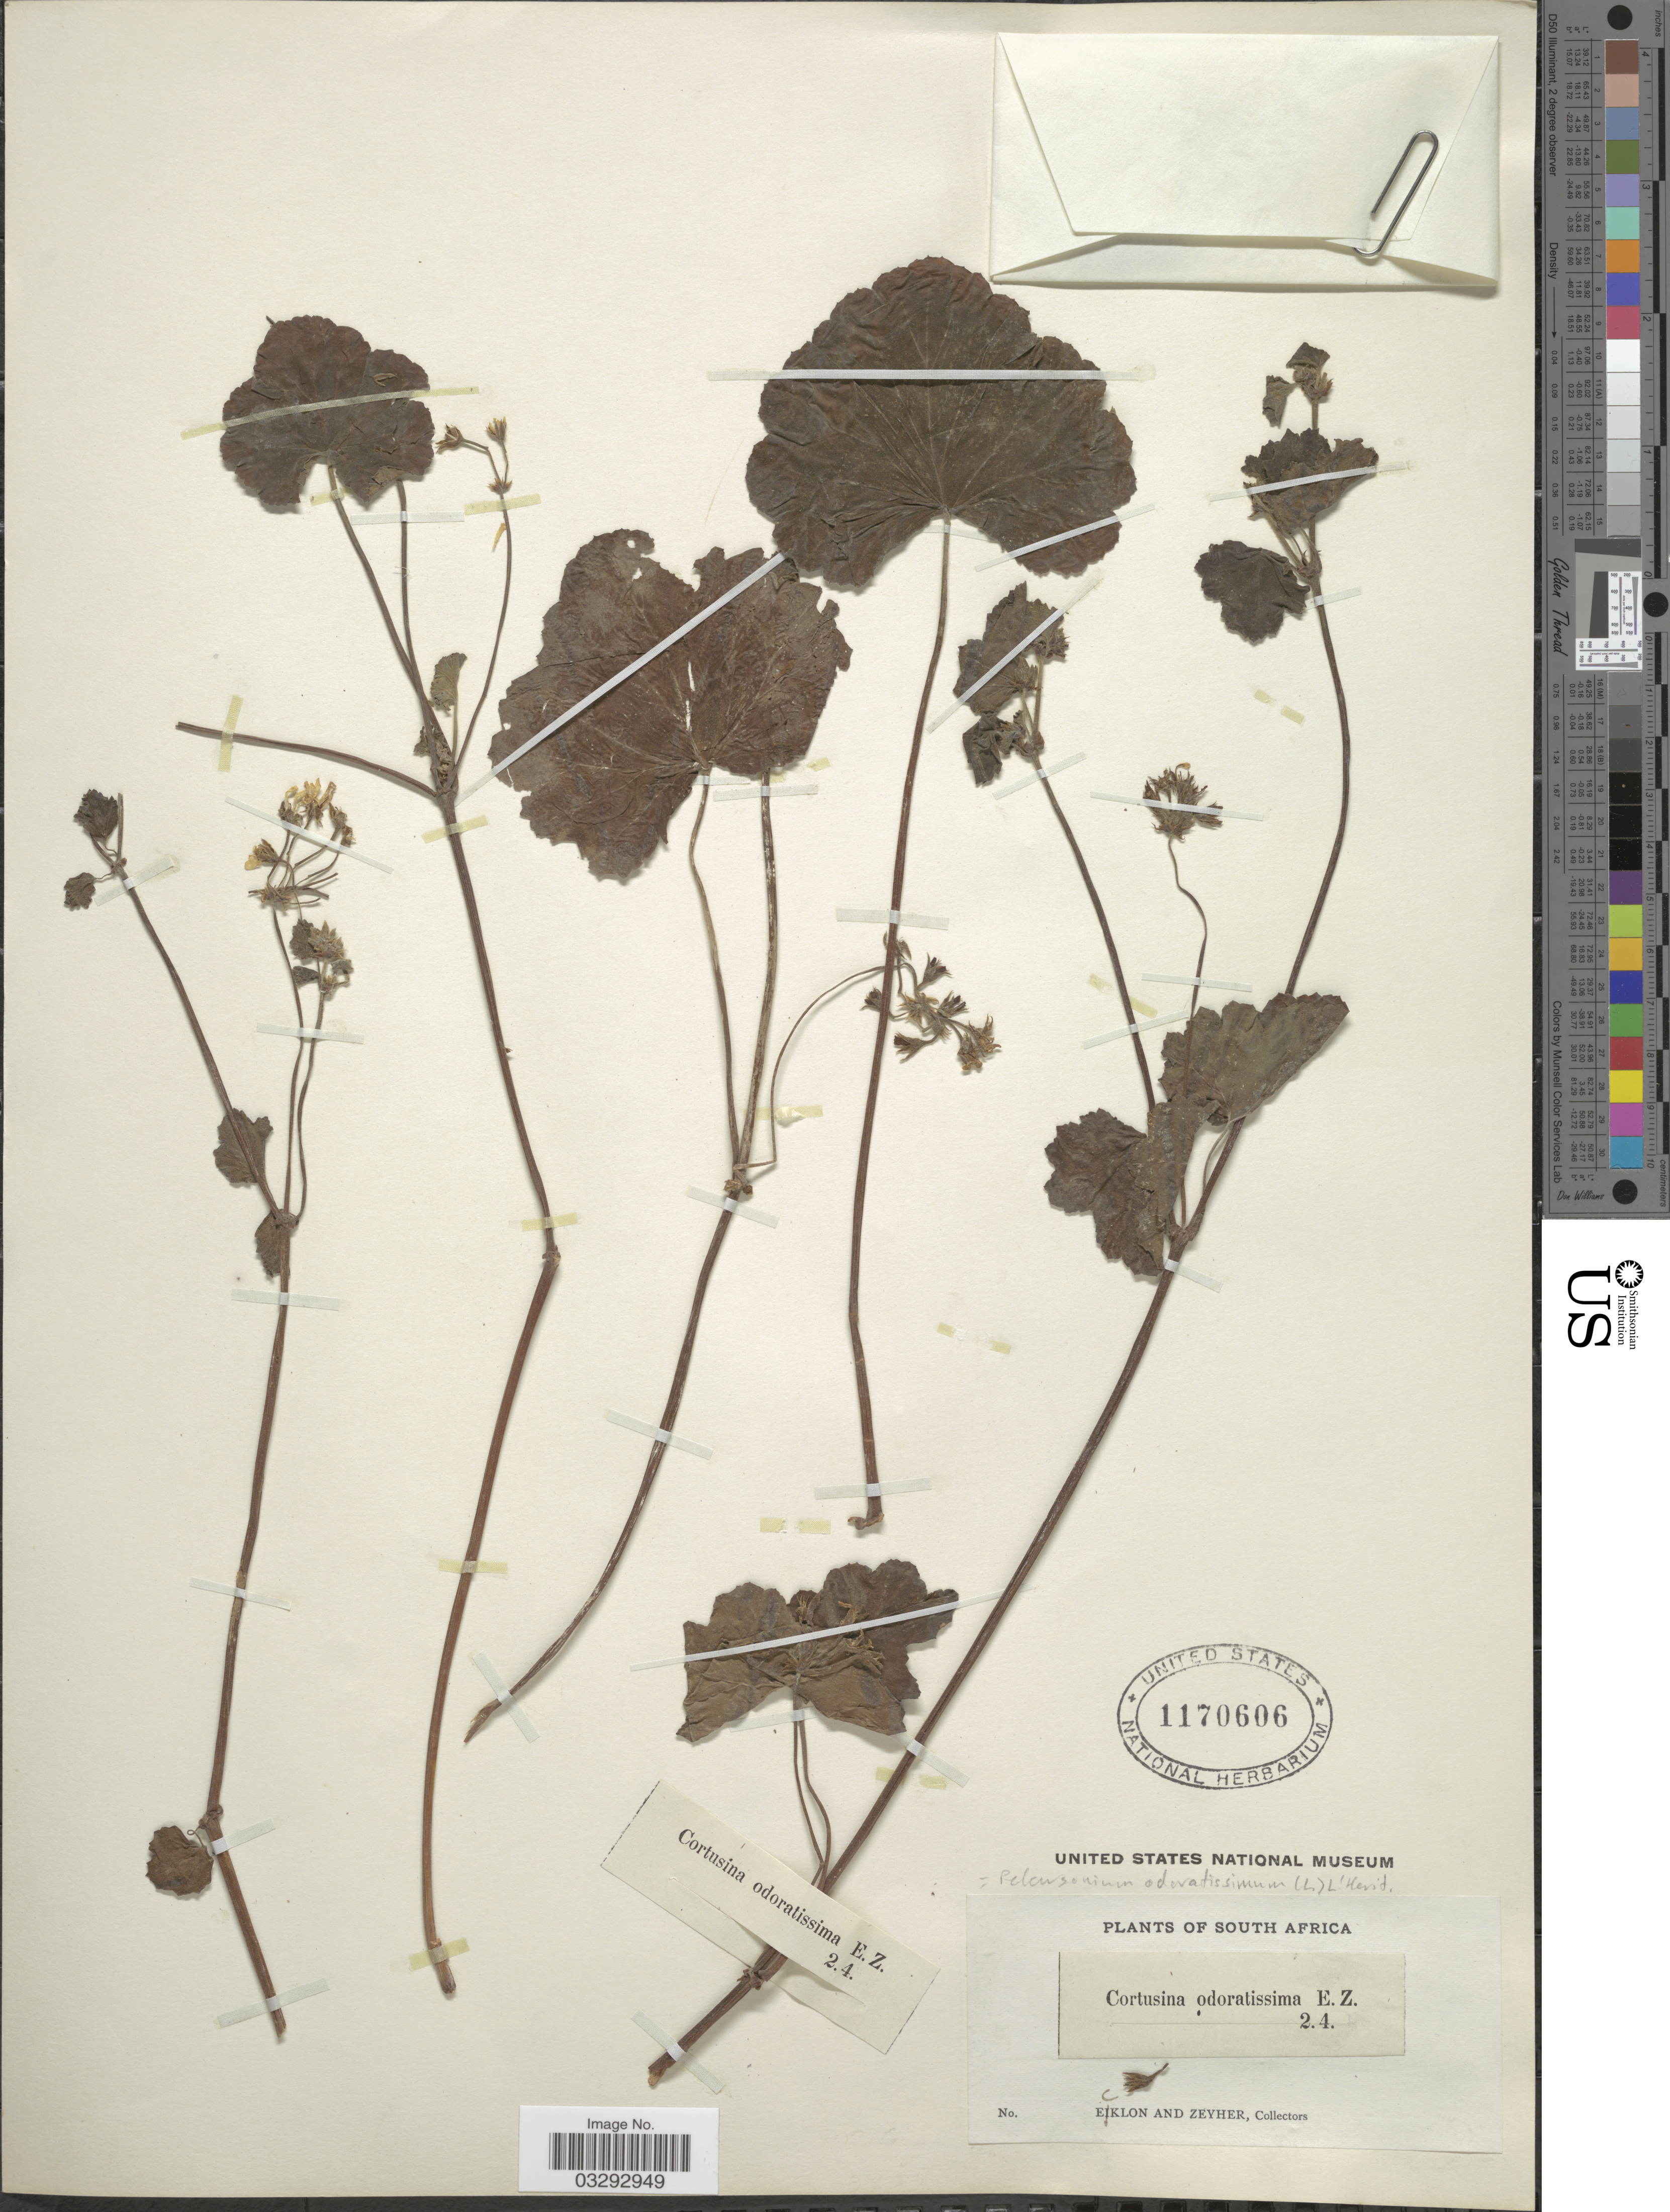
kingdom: Plantae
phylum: Tracheophyta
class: Magnoliopsida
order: Geraniales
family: Geraniaceae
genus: Pelargonium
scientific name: Pelargonium odoratissimum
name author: (L.) L'Hér.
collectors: -. Ecklon & -. Zeyher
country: South Africa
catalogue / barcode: US 1170606